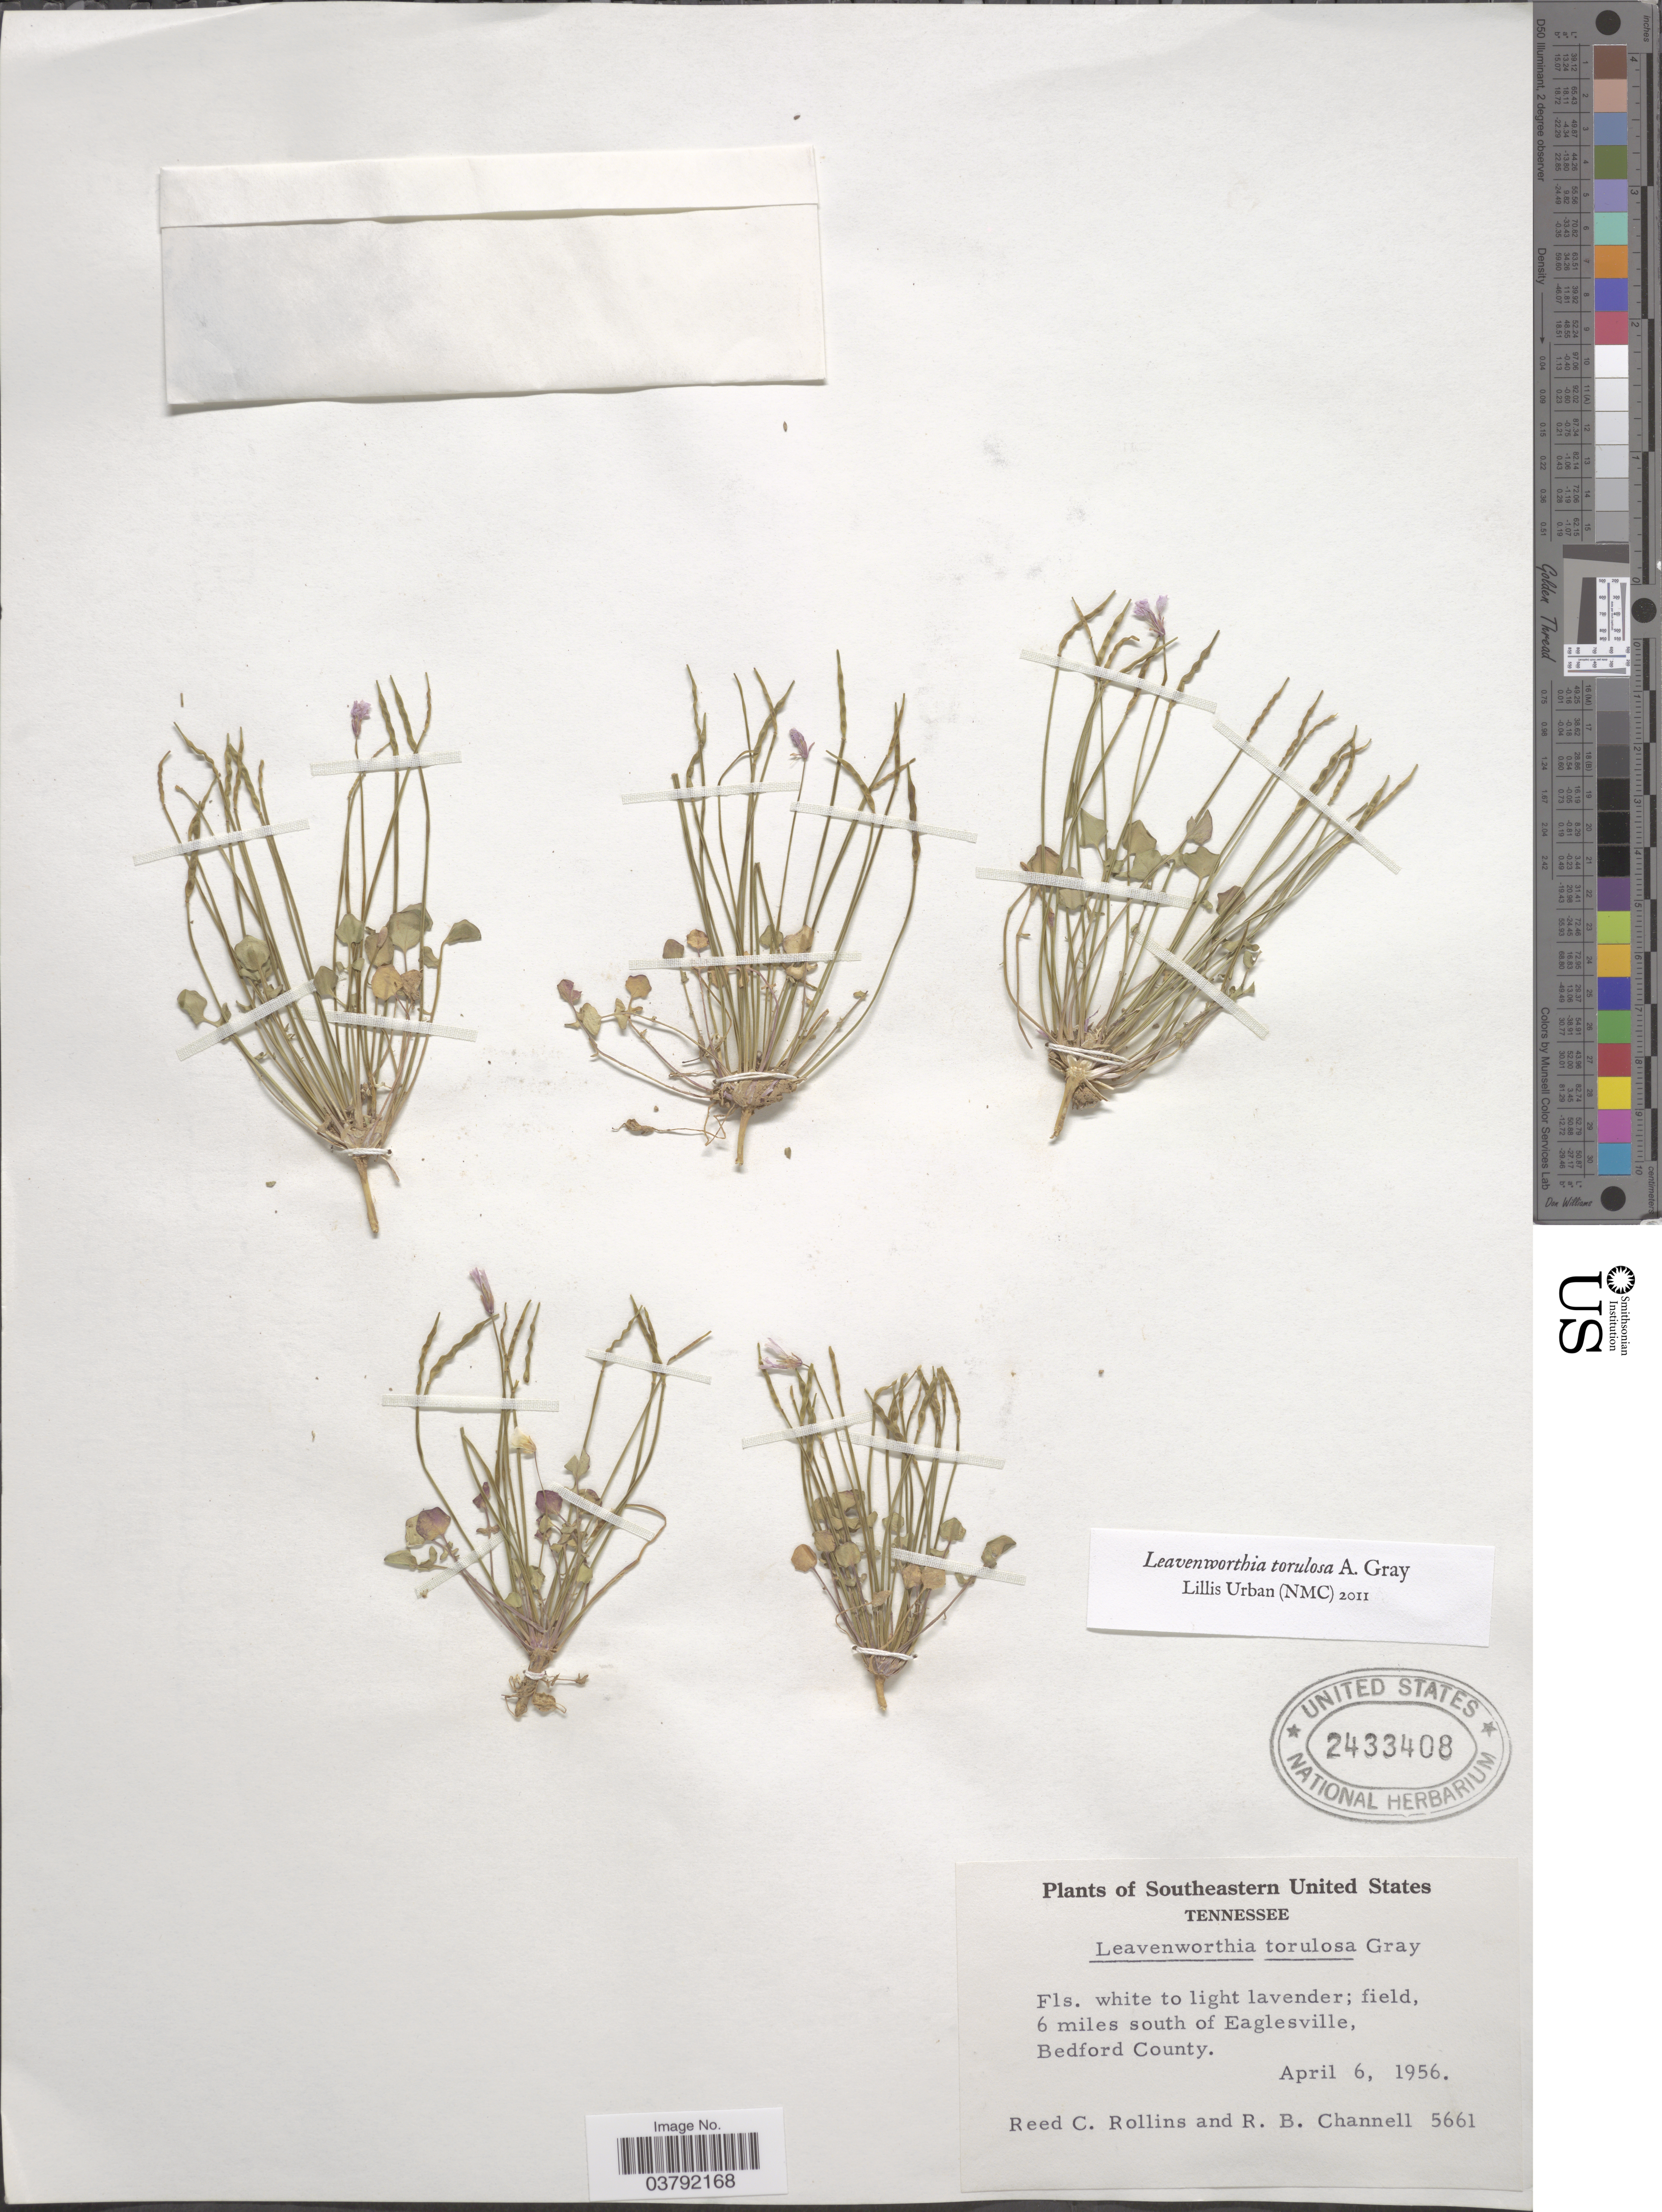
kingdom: Plantae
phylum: Tracheophyta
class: Magnoliopsida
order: Brassicales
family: Brassicaceae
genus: Leavenworthia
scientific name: Leavenworthia torulosa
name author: A. Gray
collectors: R. C. Rollins & R. B. Channell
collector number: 5661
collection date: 1956-04-06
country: United States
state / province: Tennessee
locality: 6 miles south of Eaglesville, Bedford County.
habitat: field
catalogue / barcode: US 2433408